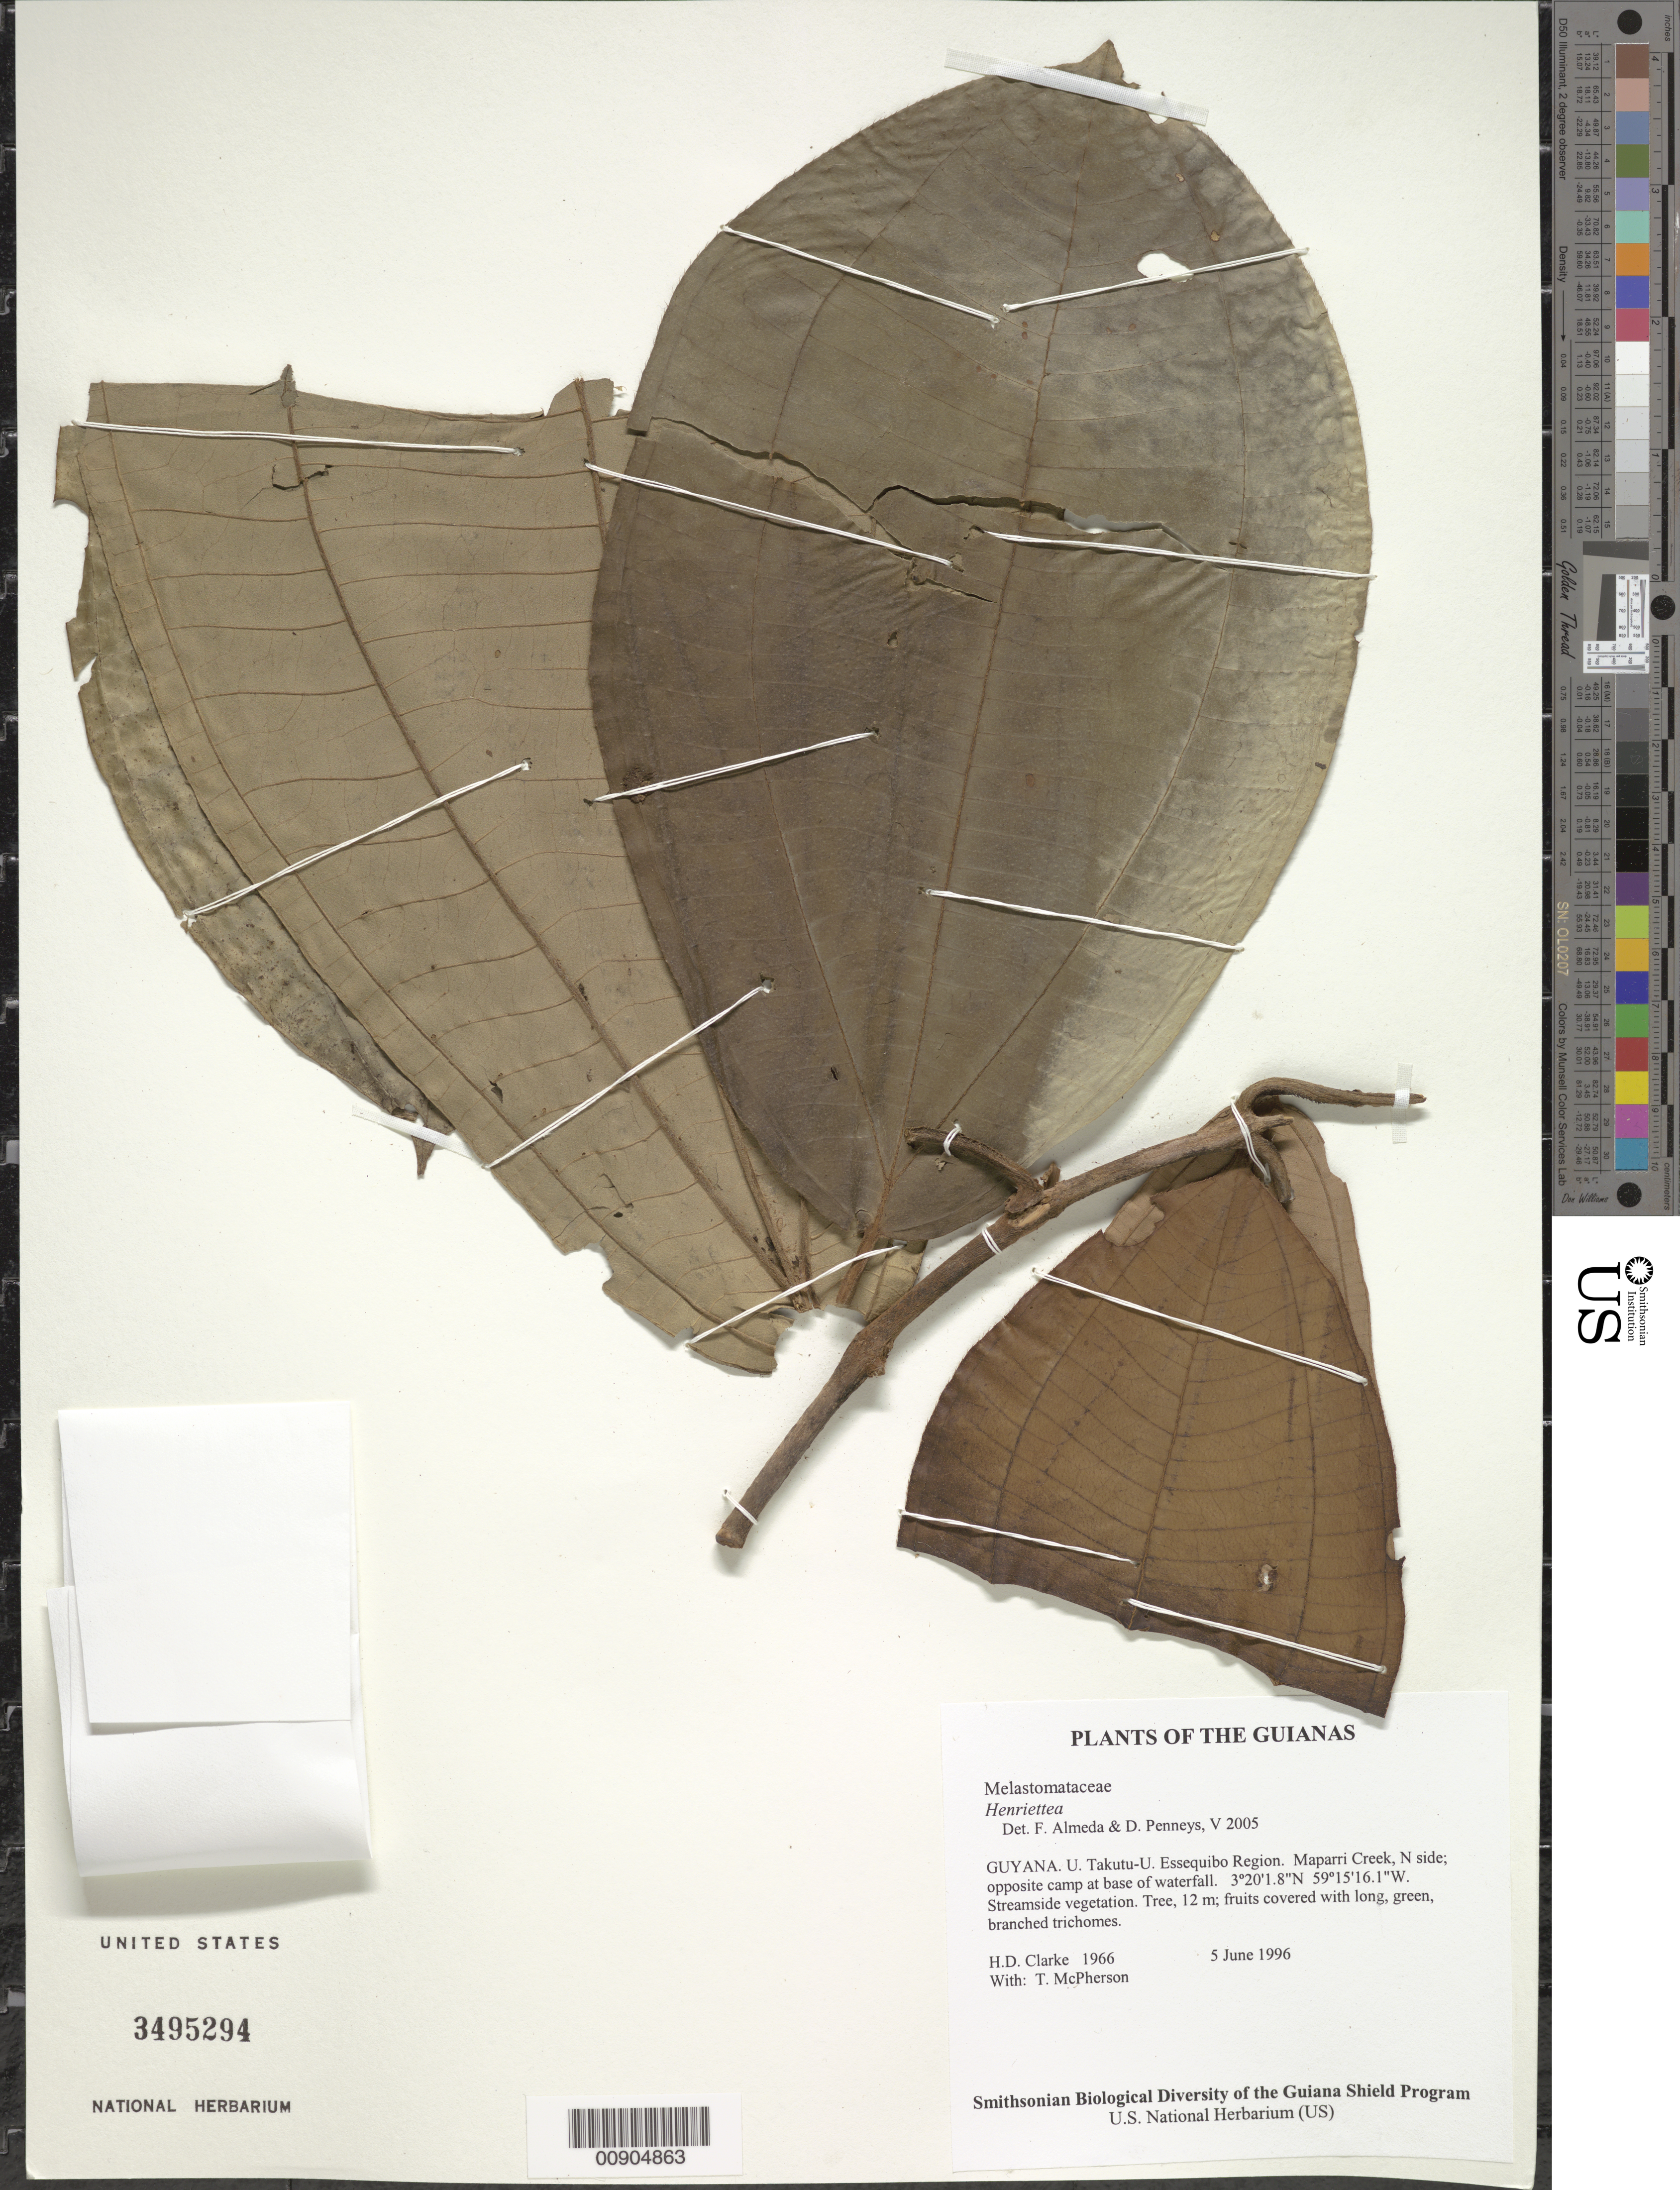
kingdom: Plantae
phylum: Tracheophyta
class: Magnoliopsida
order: Myrtales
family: Melastomataceae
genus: Henriettea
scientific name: Henriettea sp.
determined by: Almeda, F.; Penneys, D. S.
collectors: H. D. Clarke & T. McPherson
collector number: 1966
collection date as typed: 5 June 1996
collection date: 1996-06-05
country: Guyana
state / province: U. Takutu-U. Essequibo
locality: Maparri Creek, N side; opposite camp at base of waterfall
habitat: Streamside vegetation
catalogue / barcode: US 3495294